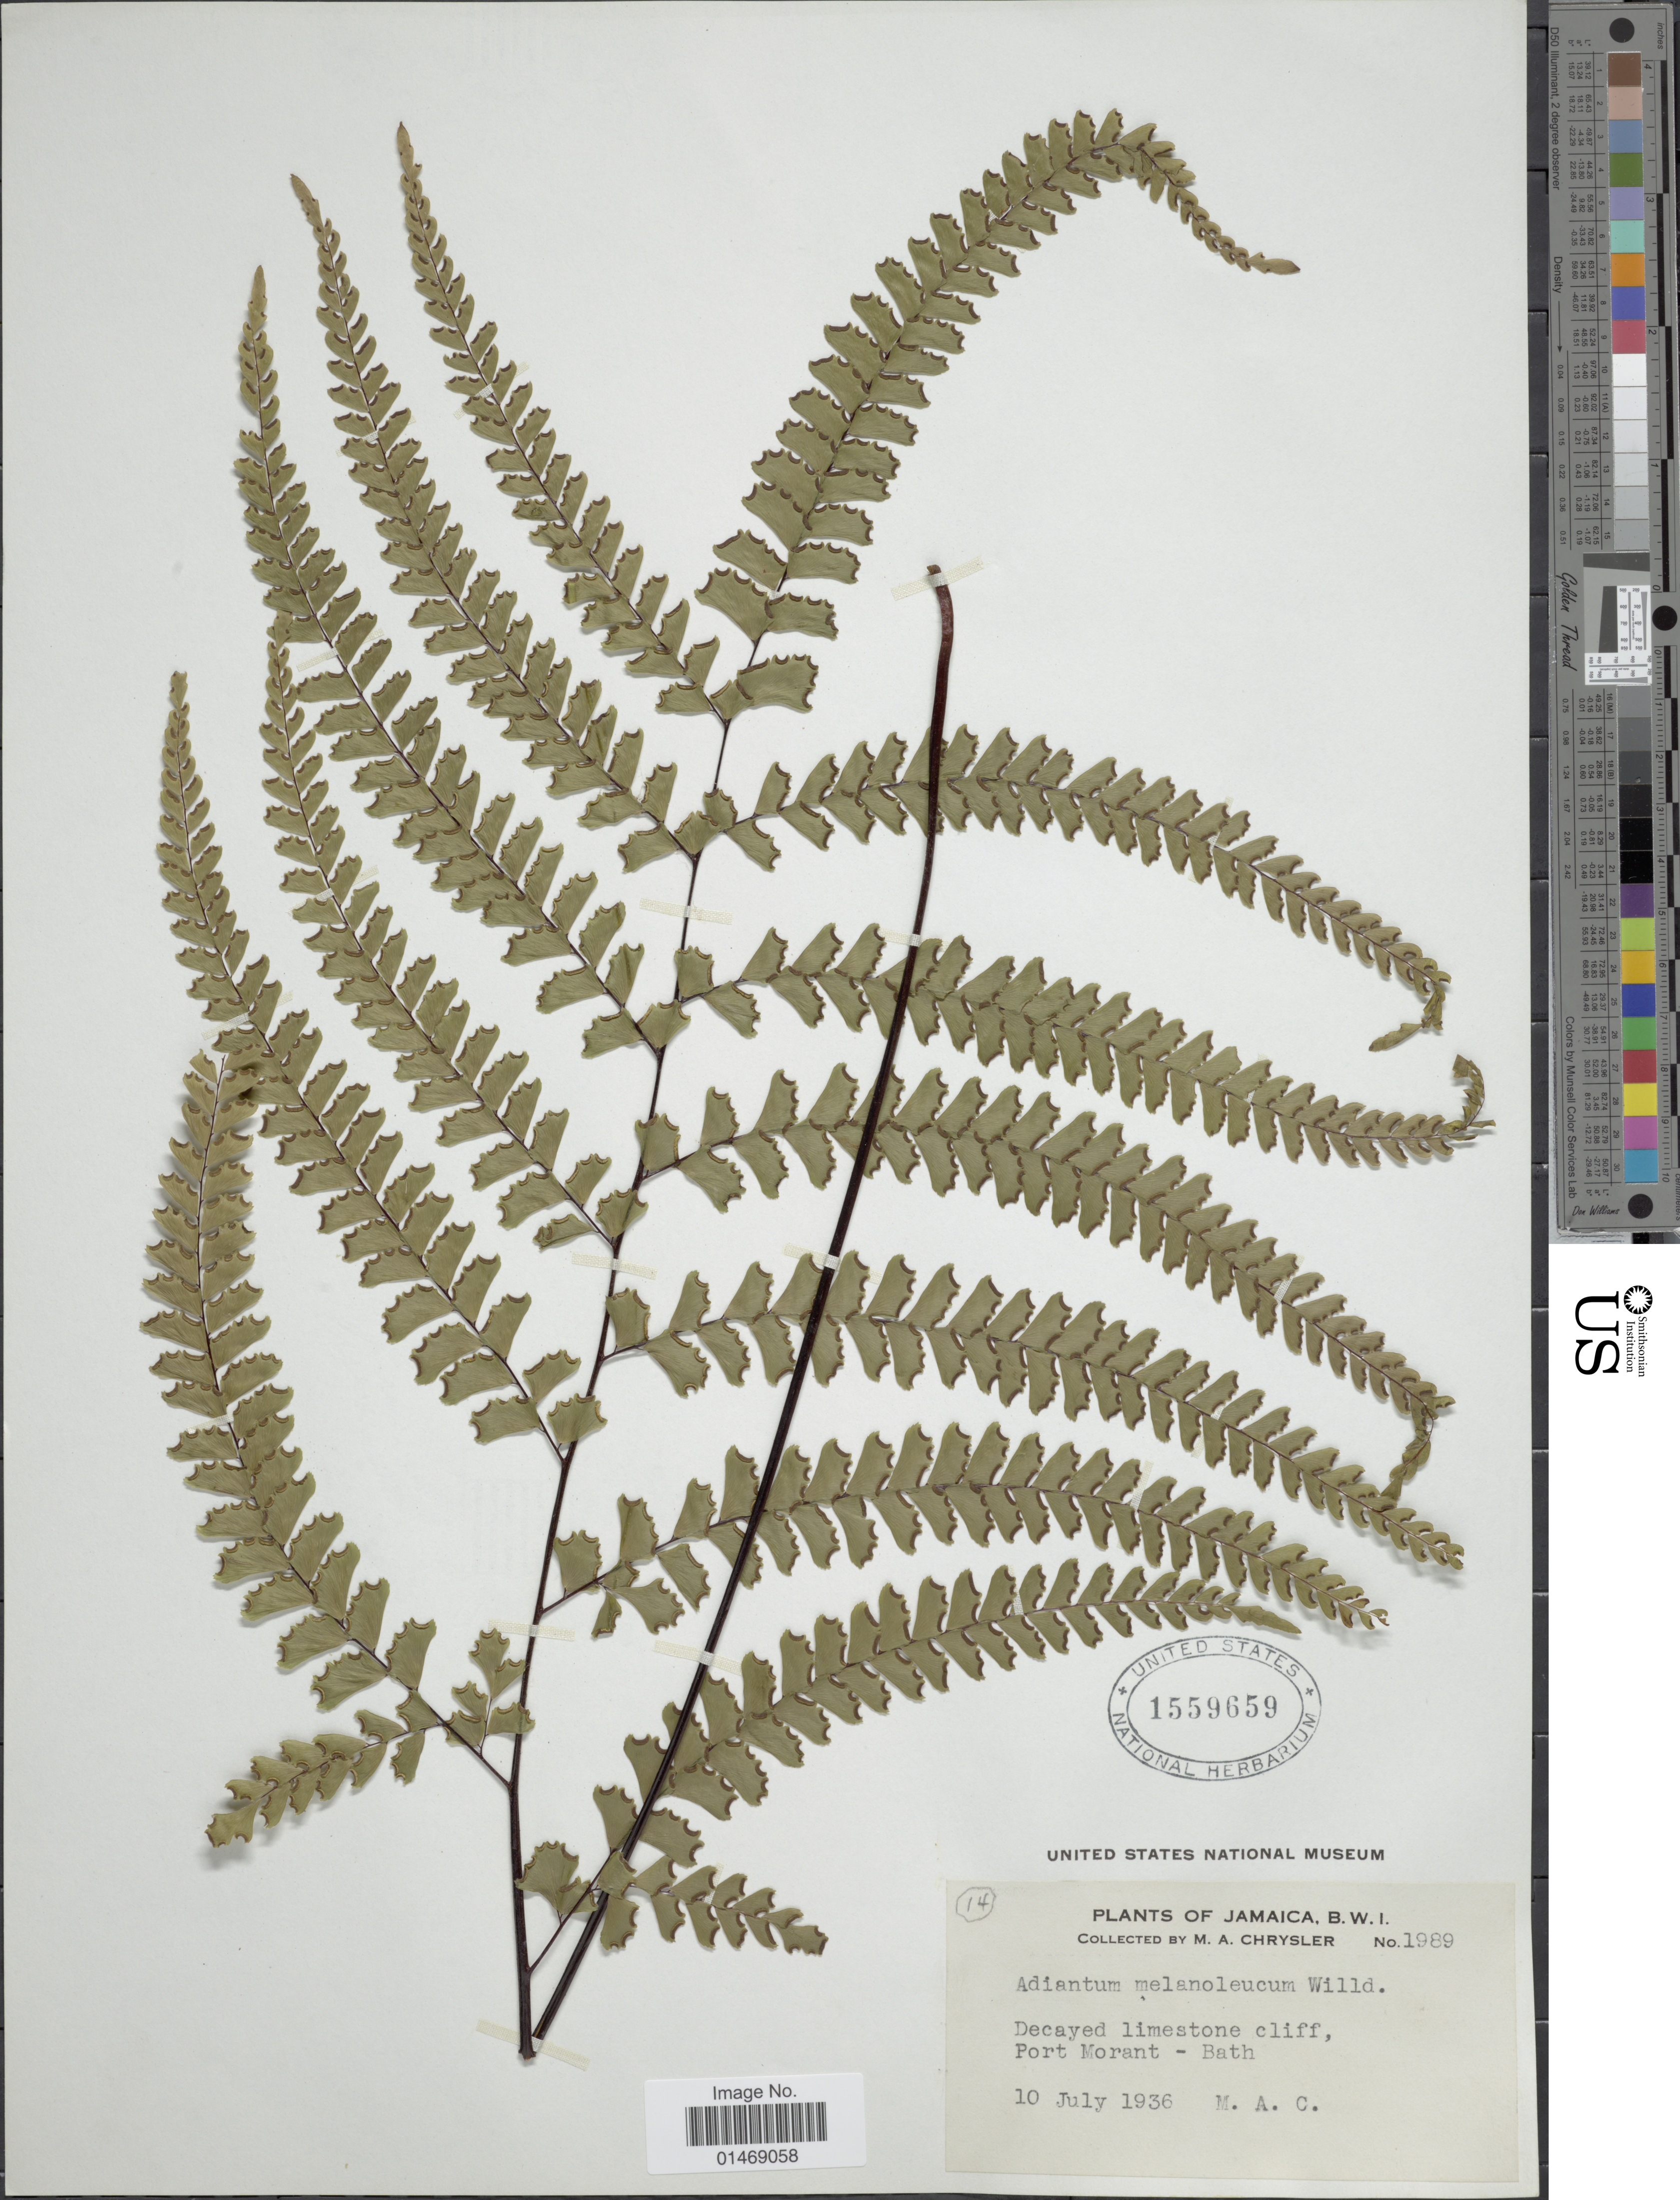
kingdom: Plantae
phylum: Tracheophyta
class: Polypodiopsida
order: Polypodiales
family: Pteridaceae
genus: Adiantum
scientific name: Adiantum melanoleucum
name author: Willd.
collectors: M. A. Chrysler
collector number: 1989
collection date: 1936-07-10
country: Jamaica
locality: B.W.I. Decayed limestone cliff, Port Morant - Bath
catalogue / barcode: US 1559659